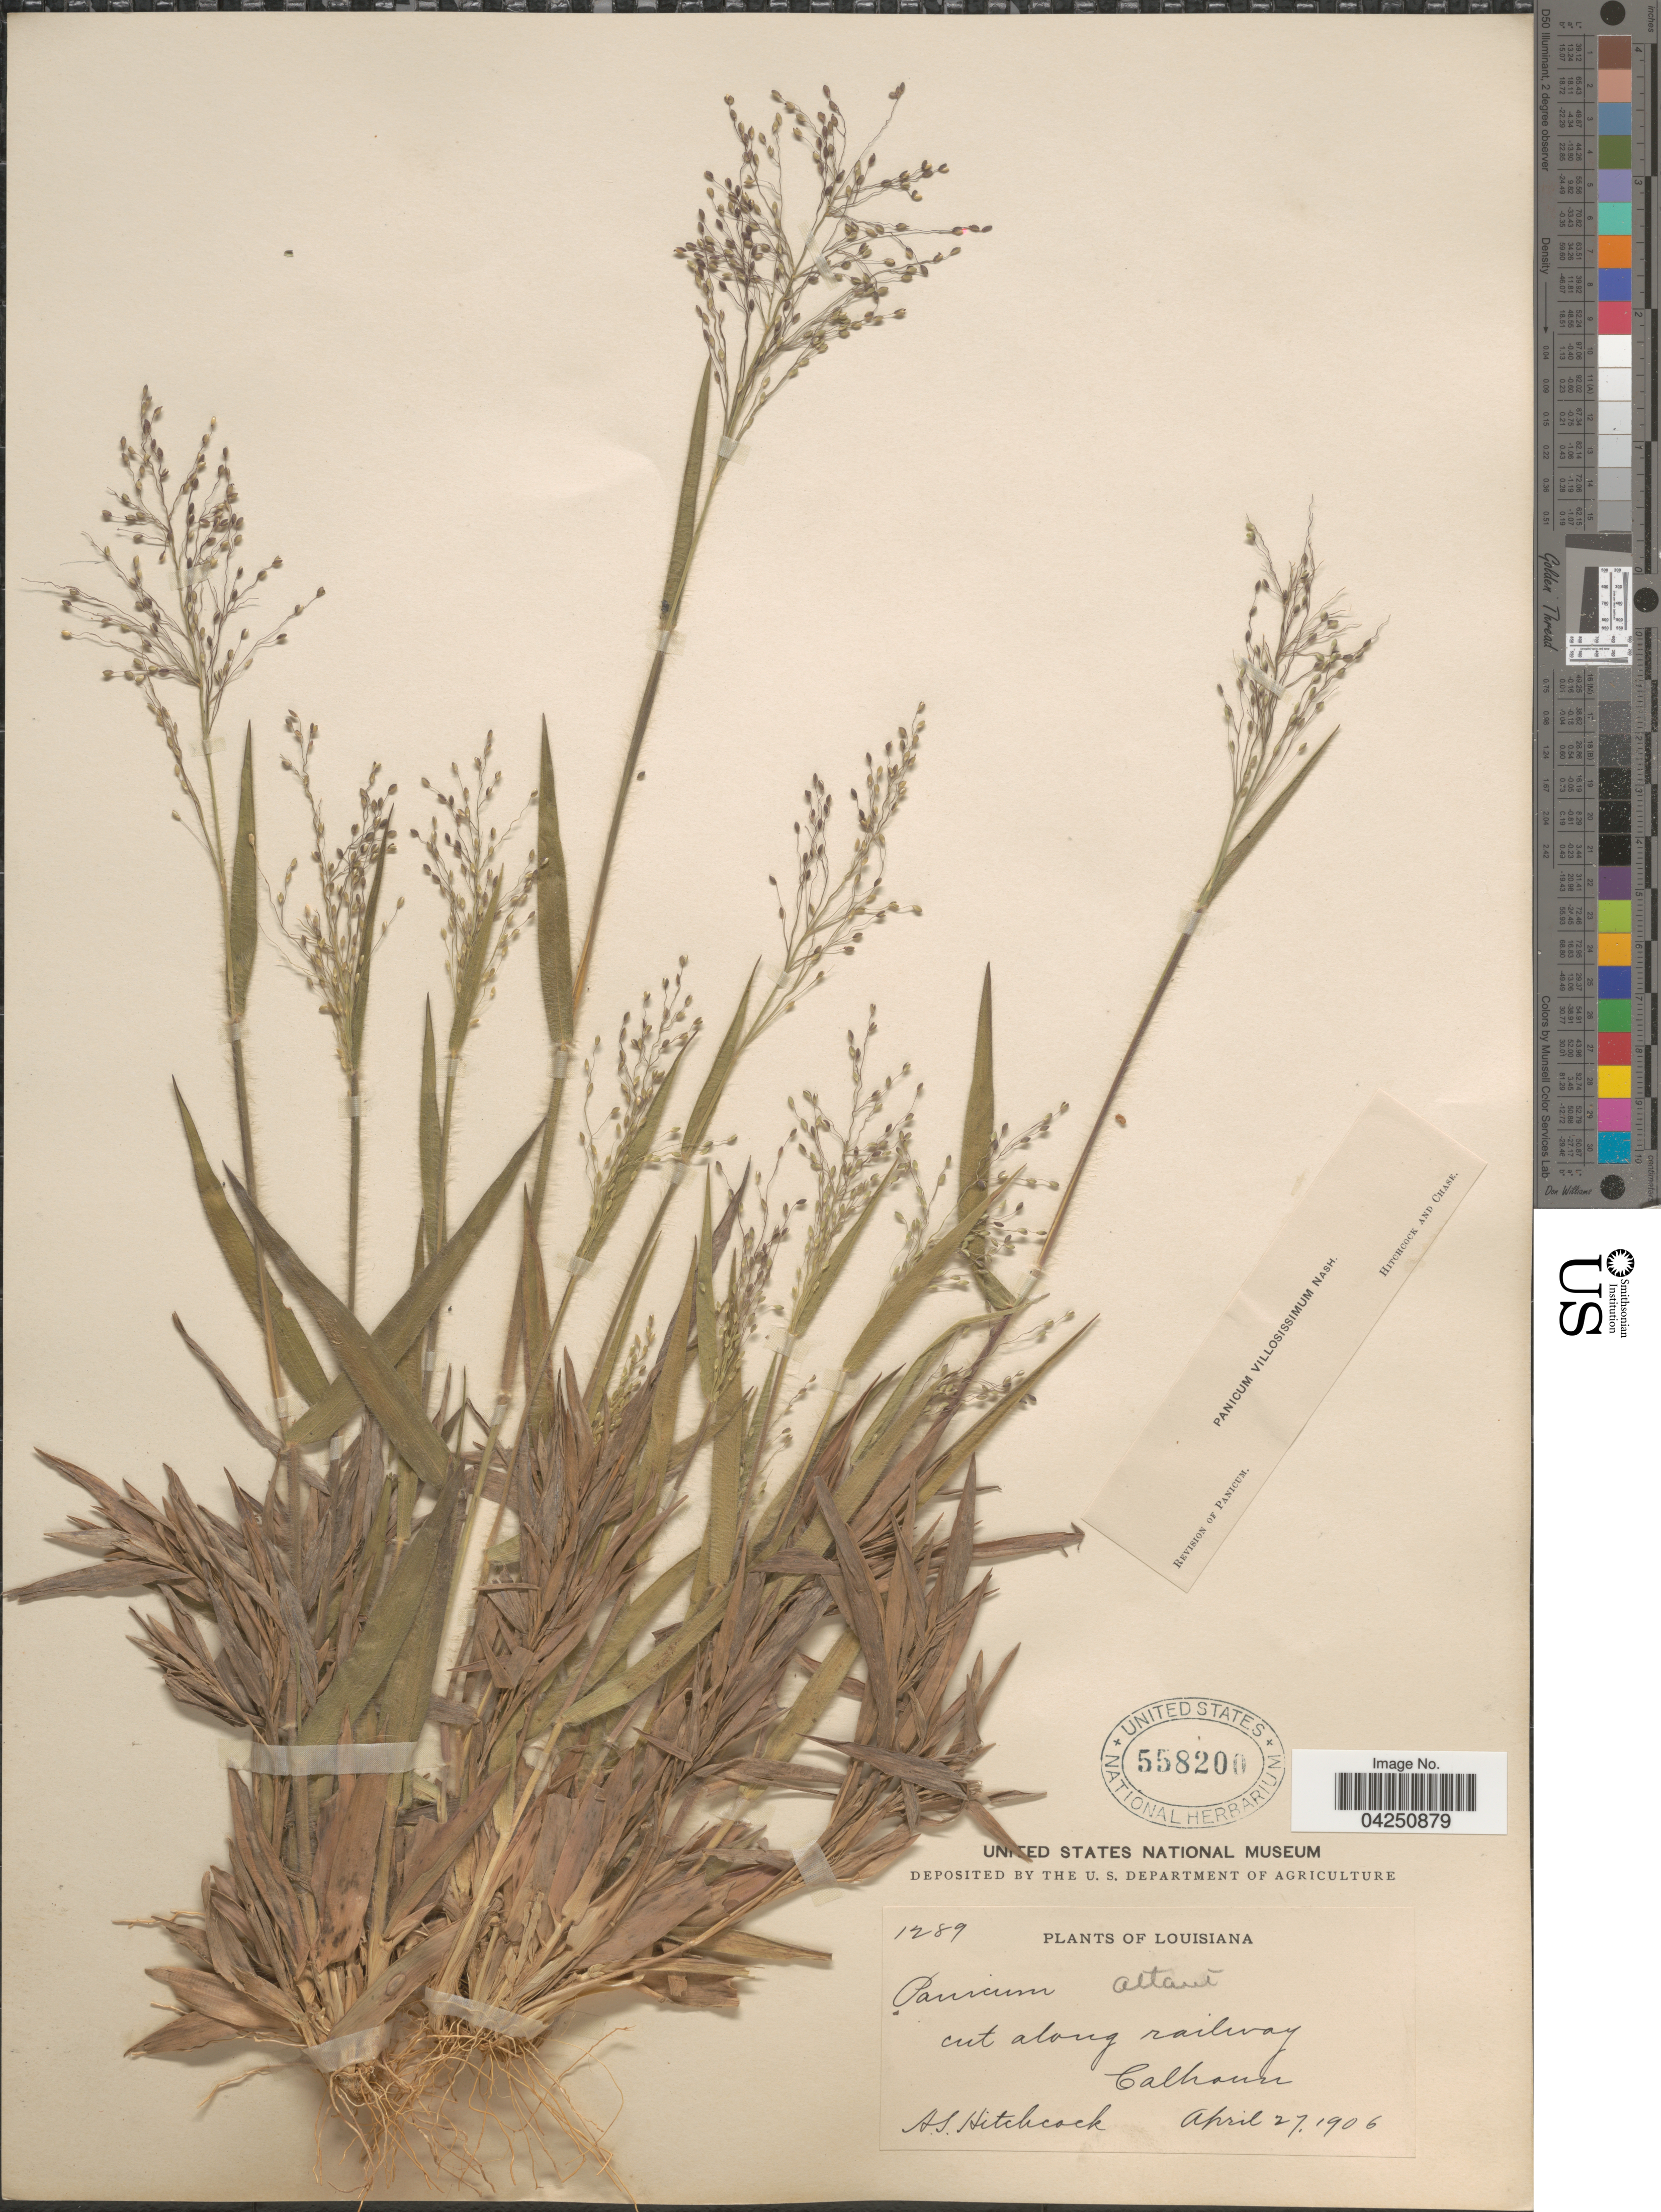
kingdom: Plantae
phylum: Tracheophyta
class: Liliopsida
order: Poales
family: Poaceae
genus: Dichanthelium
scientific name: Dichanthelium acuminatum var. acuminatum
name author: (Sw.) Gould & C.A. Clark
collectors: A. S. Hitchcock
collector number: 1289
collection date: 1906-04-27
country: United States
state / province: Louisiana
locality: Calhoun.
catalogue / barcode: US 558200